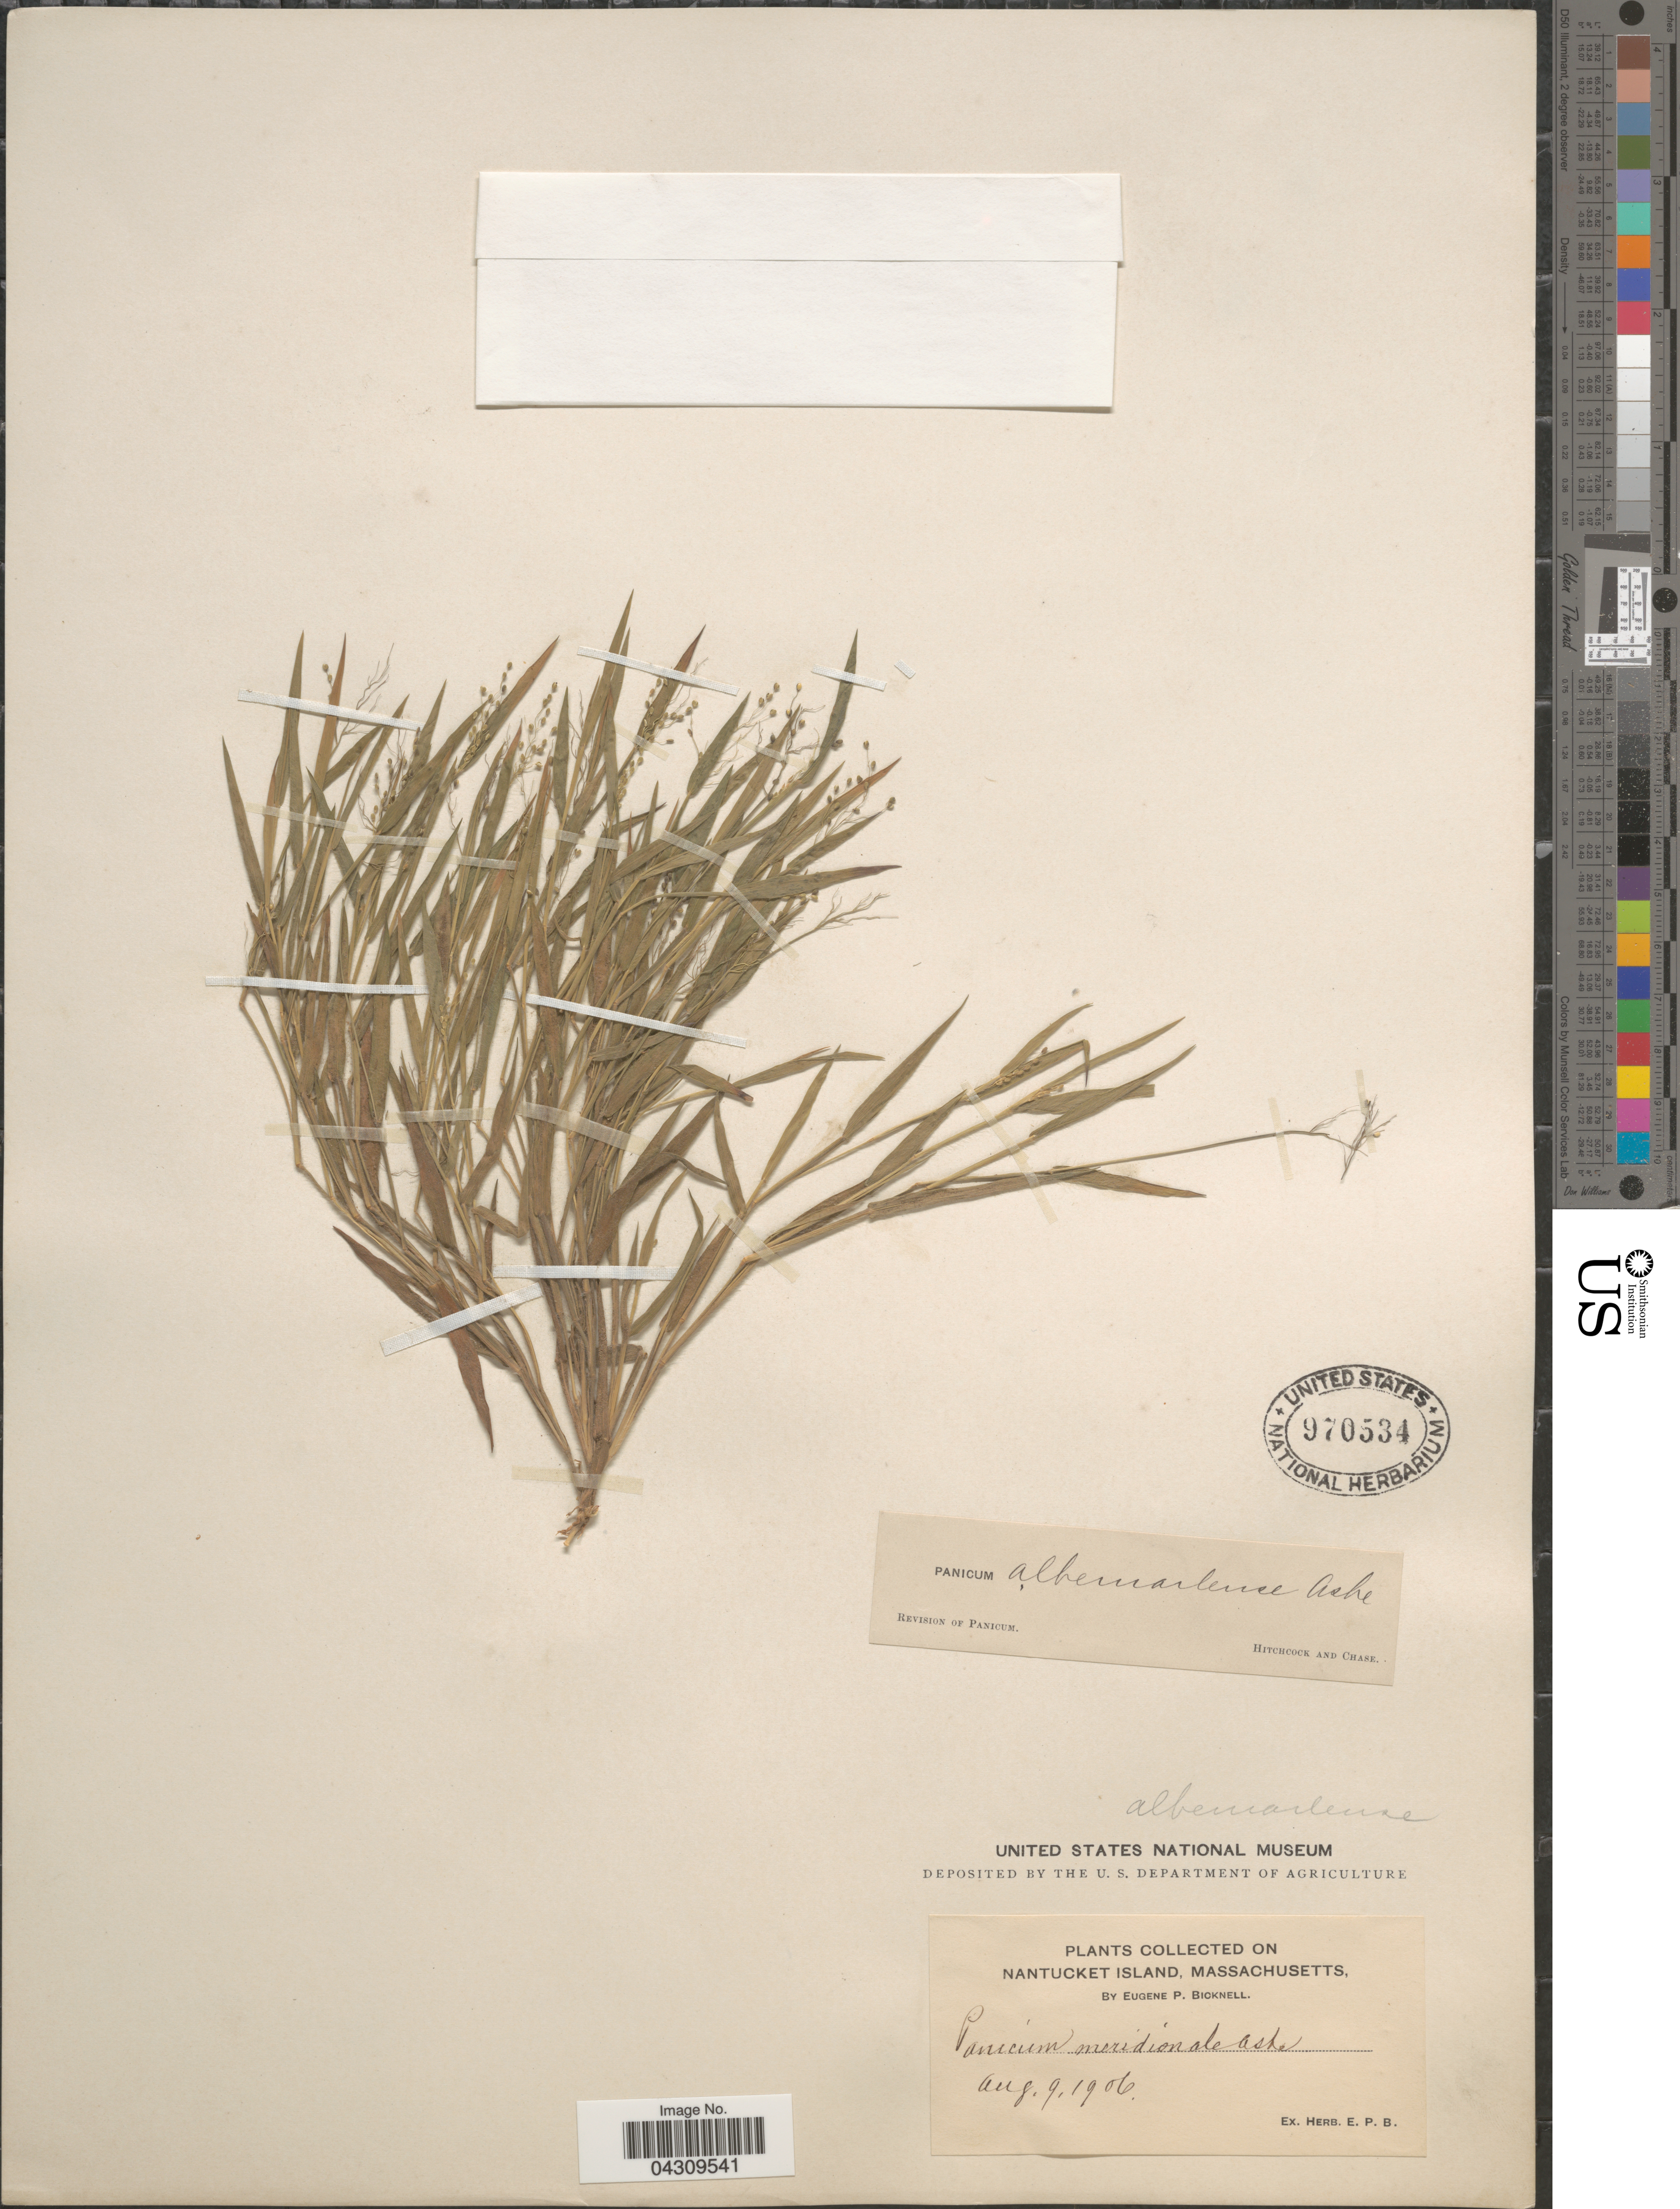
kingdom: Plantae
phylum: Tracheophyta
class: Liliopsida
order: Poales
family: Poaceae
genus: Dichanthelium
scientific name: Dichanthelium acuminatum var. acuminatum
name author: (Sw.) Gould & C.A. Clark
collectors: E. P. Bicknell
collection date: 1906-08-09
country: United States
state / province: Massachusetts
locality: Nantucket Island.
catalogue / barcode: US 970534